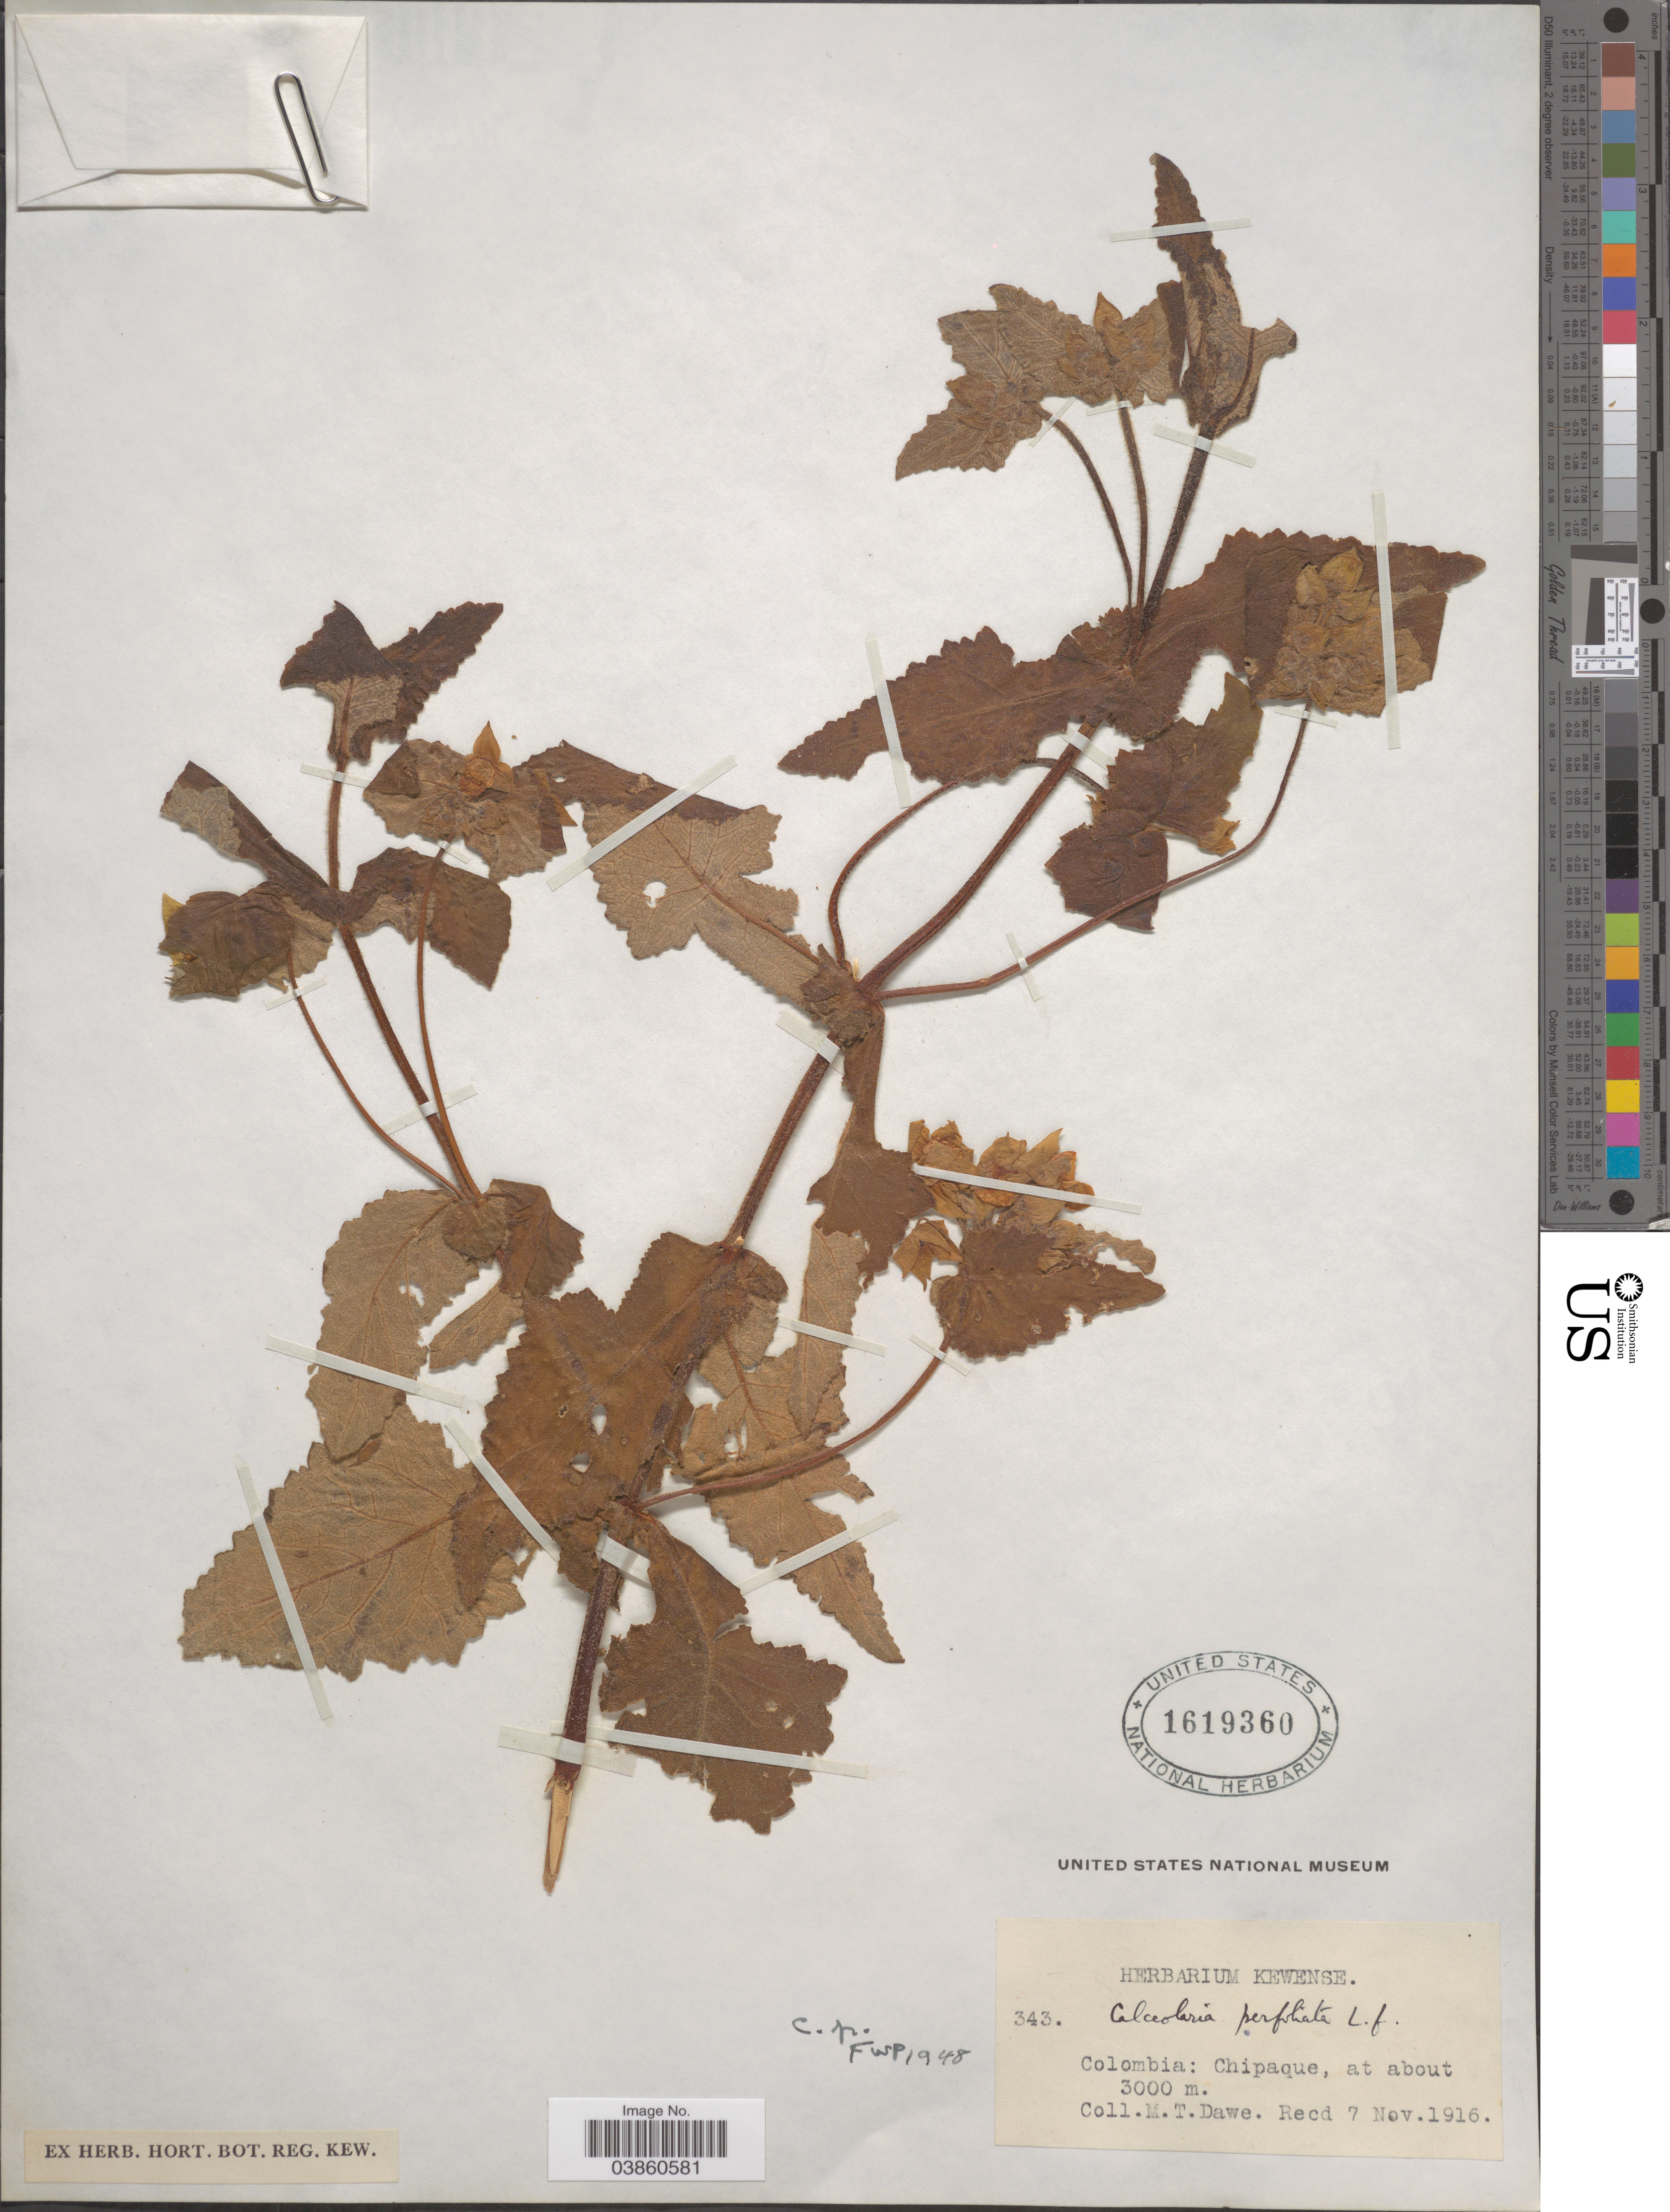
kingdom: Plantae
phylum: Tracheophyta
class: Magnoliopsida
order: Lamiales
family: Calceolariaceae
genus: Calceolaria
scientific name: Calceolaria perfoliata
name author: L. f.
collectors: M. T. Dawe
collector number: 343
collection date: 1916-11-07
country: Colombia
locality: Chipaque.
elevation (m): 3000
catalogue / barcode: US 1619360